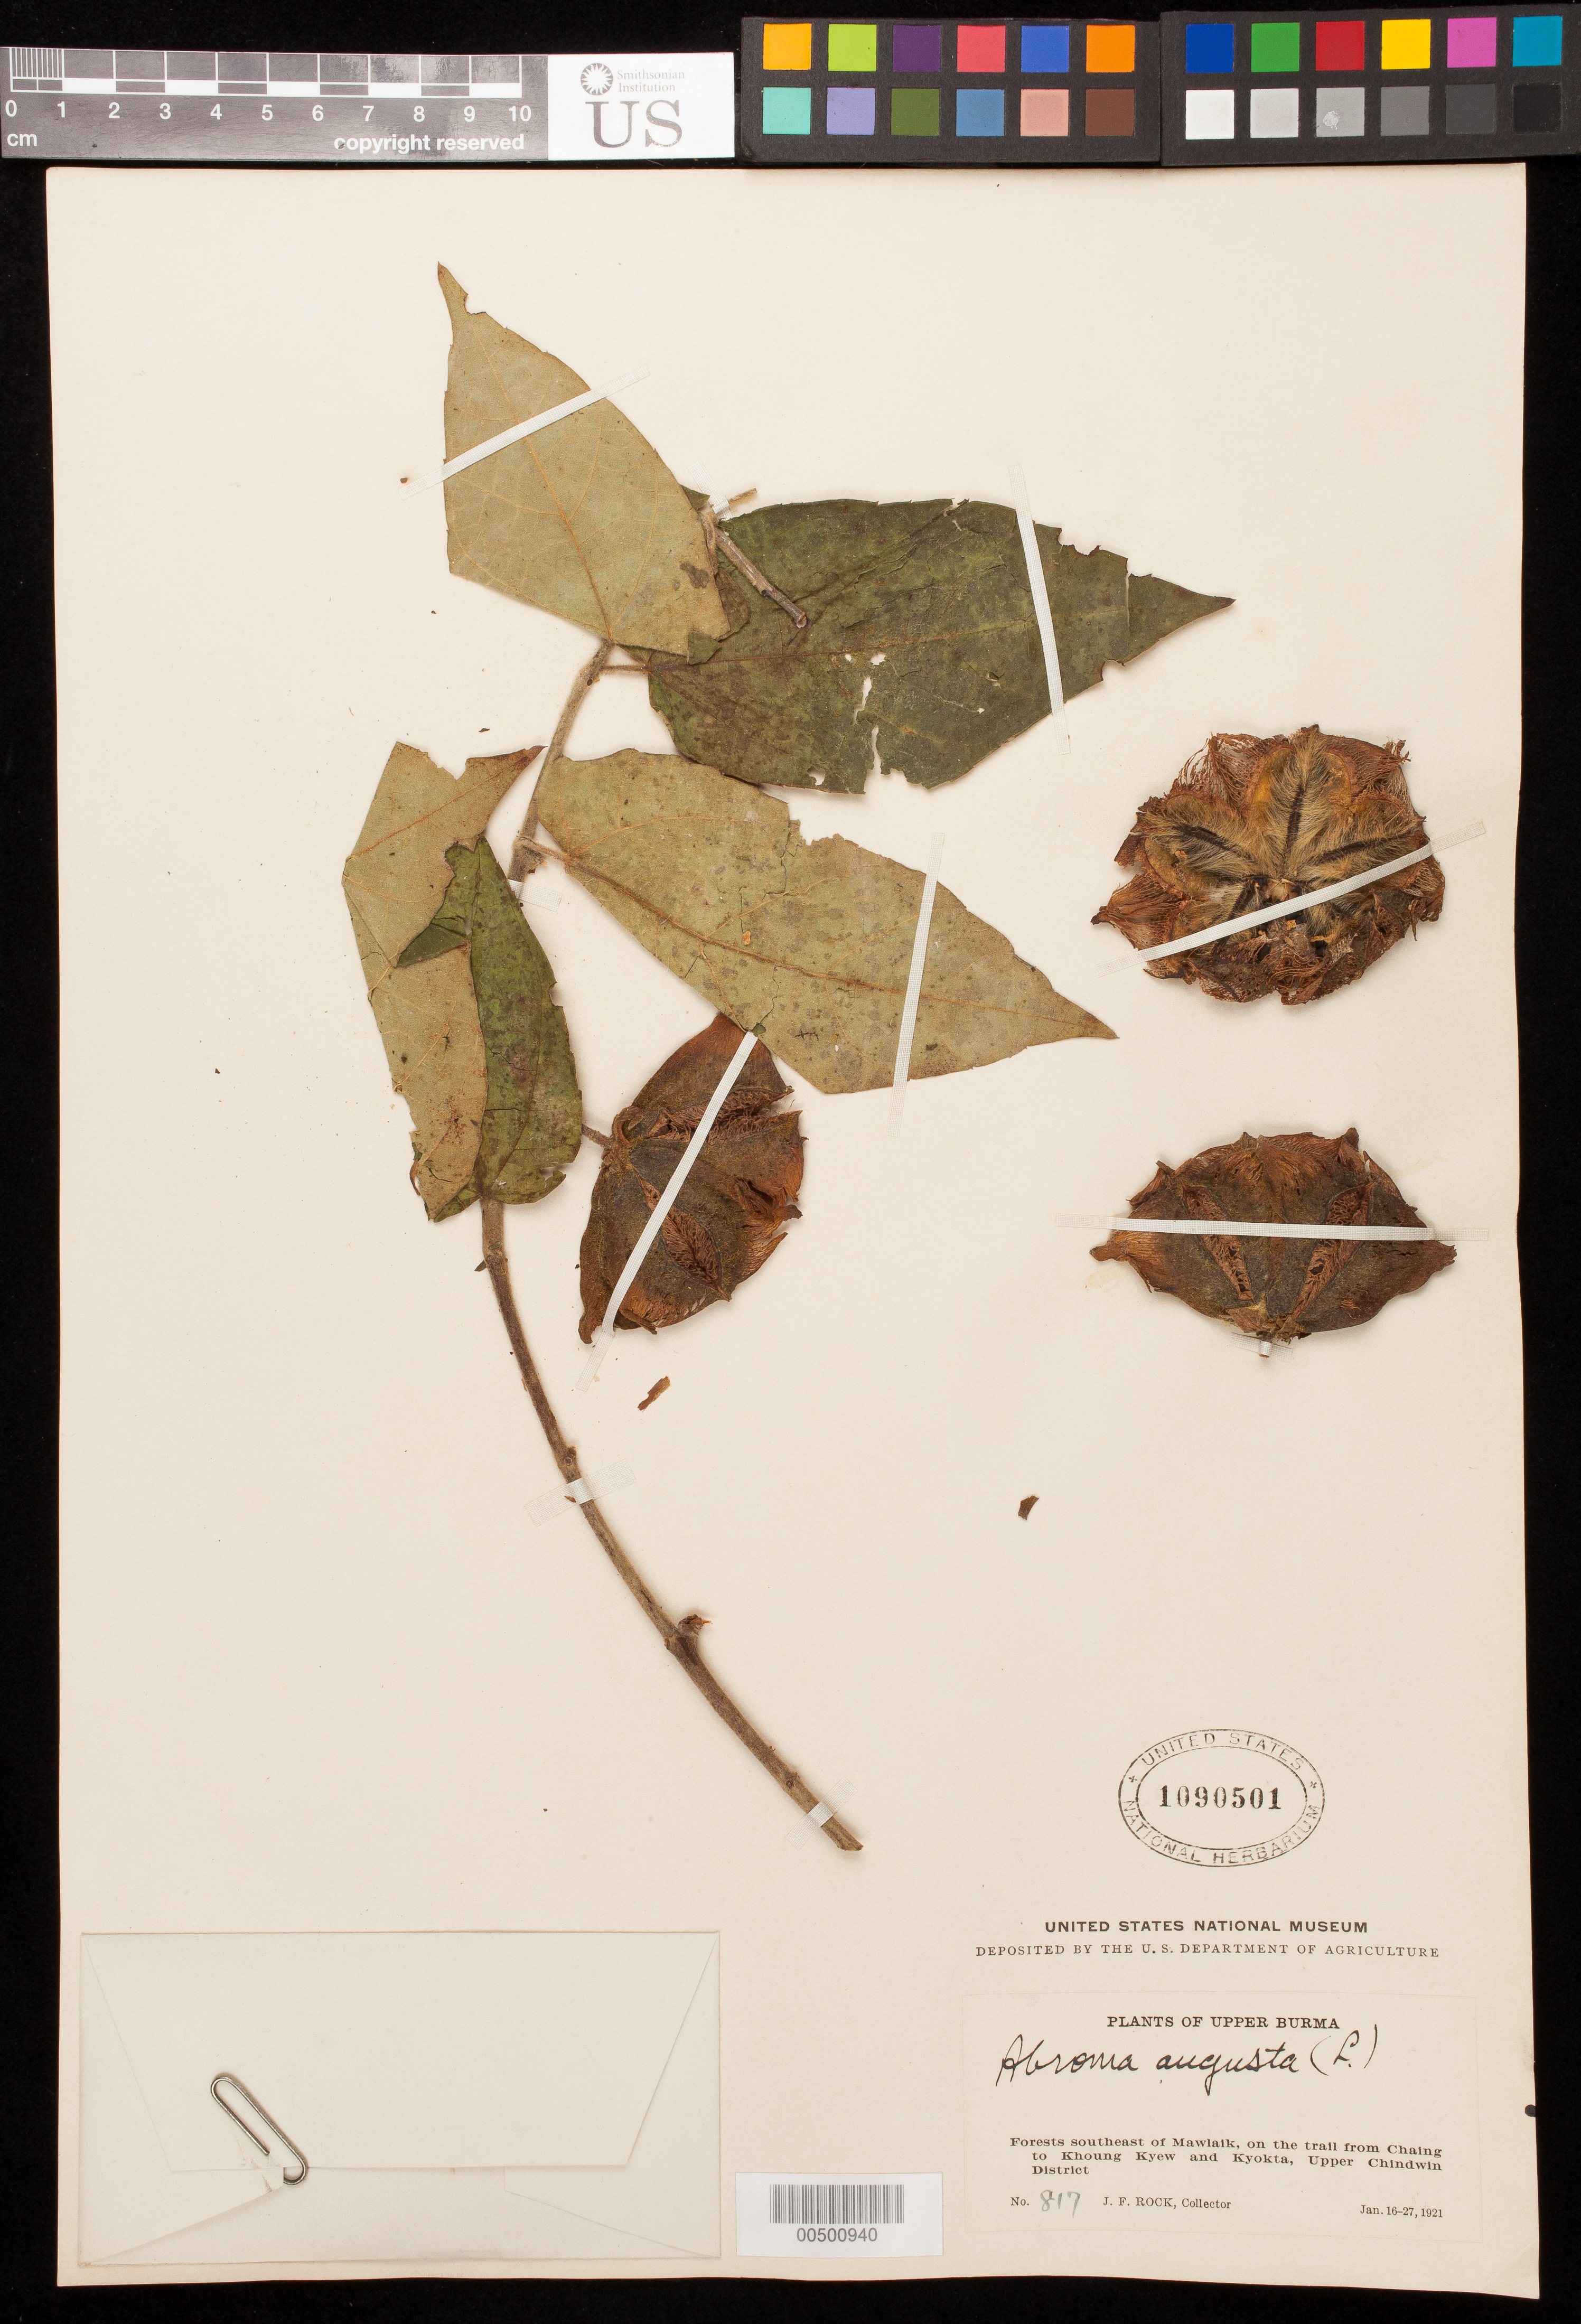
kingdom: Plantae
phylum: Tracheophyta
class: Magnoliopsida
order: Malvales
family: Malvaceae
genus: Abroma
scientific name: Abroma augusta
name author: (L.) L. f.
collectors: J. F. Rock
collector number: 817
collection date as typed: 16 Jan 1921 to 27 Jan 1921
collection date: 1921-01-16/1921-01-27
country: Myanmar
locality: SE of Mawlaik, on trail from Chaing to Khoung Kyew and Ktokta, Upper Chindwin dist.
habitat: forests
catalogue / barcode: US 1090501